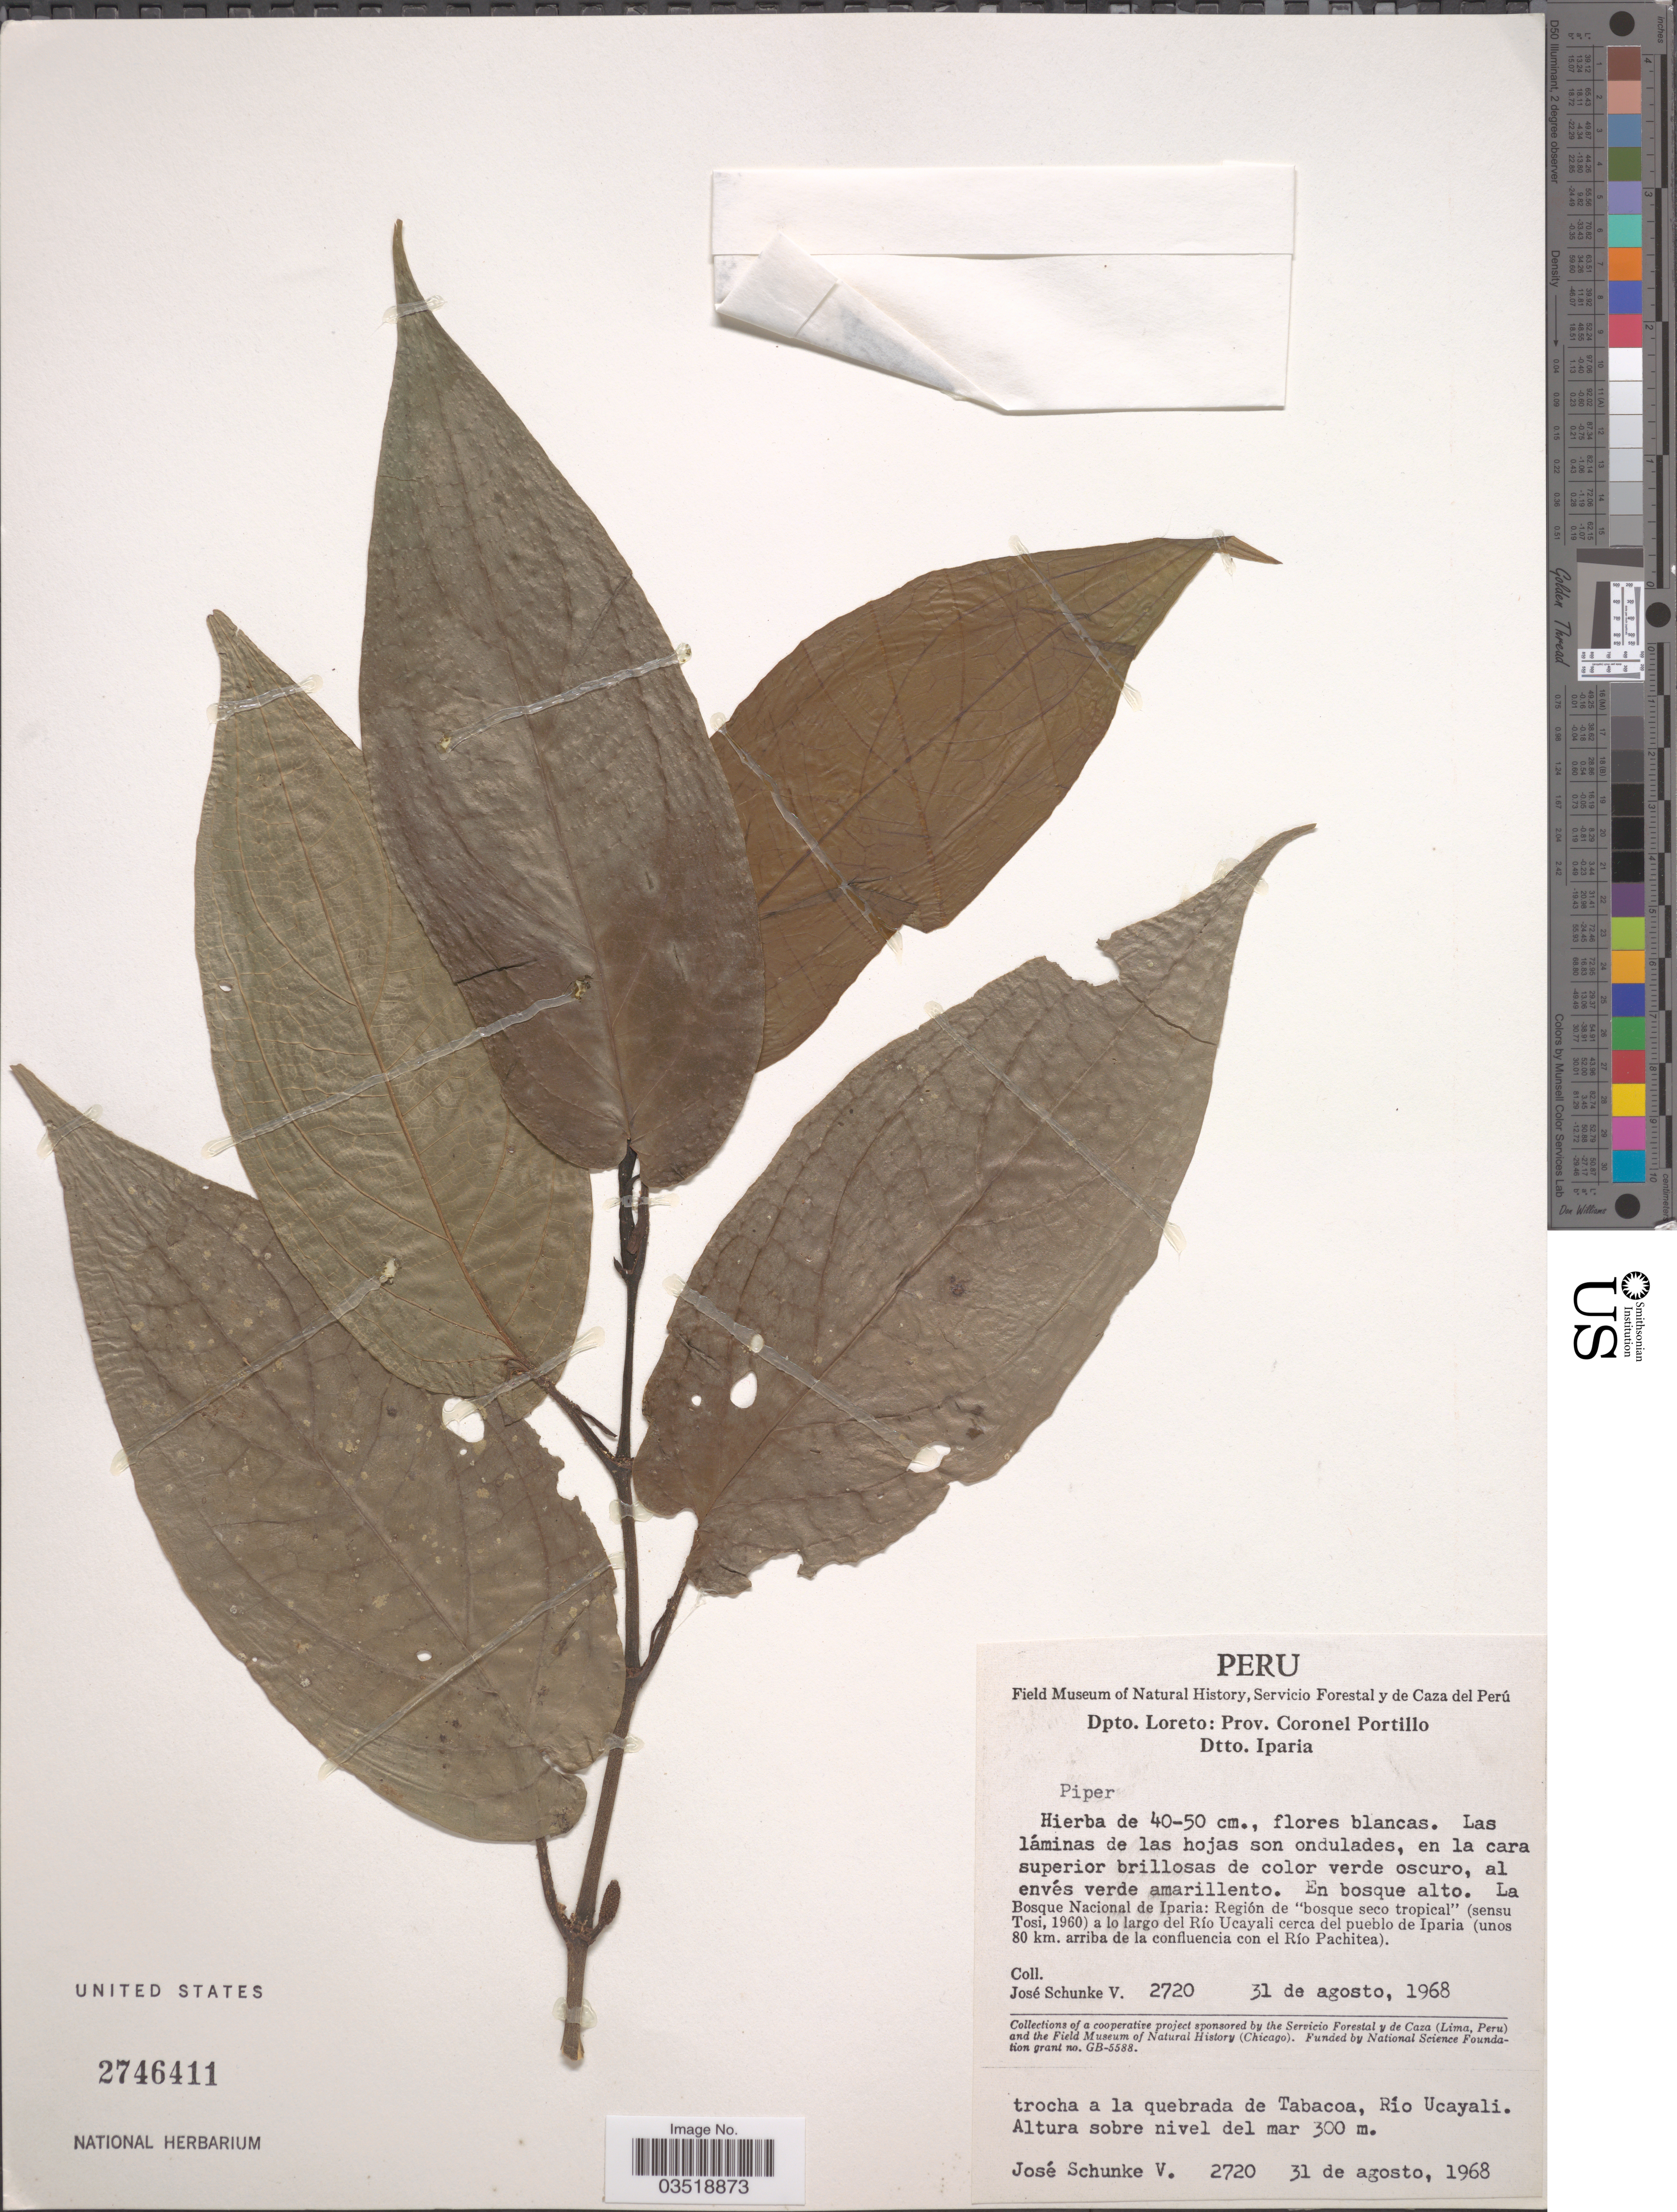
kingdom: Plantae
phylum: Tracheophyta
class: Magnoliopsida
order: Piperales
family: Piperaceae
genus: Piper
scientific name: Piper sp.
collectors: J. Schunke Vigo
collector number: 2720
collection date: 1968-08-31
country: Peru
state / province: Loreto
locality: Dpto. Loreto: Prov. Coronel Portillo. Dtto. Iparia. La trocha a la quebrada de Tabacoa, Río Ucayali. Bosque Nacional de Iparia: región de "bosque seco tropical" (sensu Tosi, 1960) a lo largo del Río Ucayali cerca del pueblo de Iparia (unos 80 km. arriba de la confluencia con el Río Pachitea).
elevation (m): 300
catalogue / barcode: US 2746411